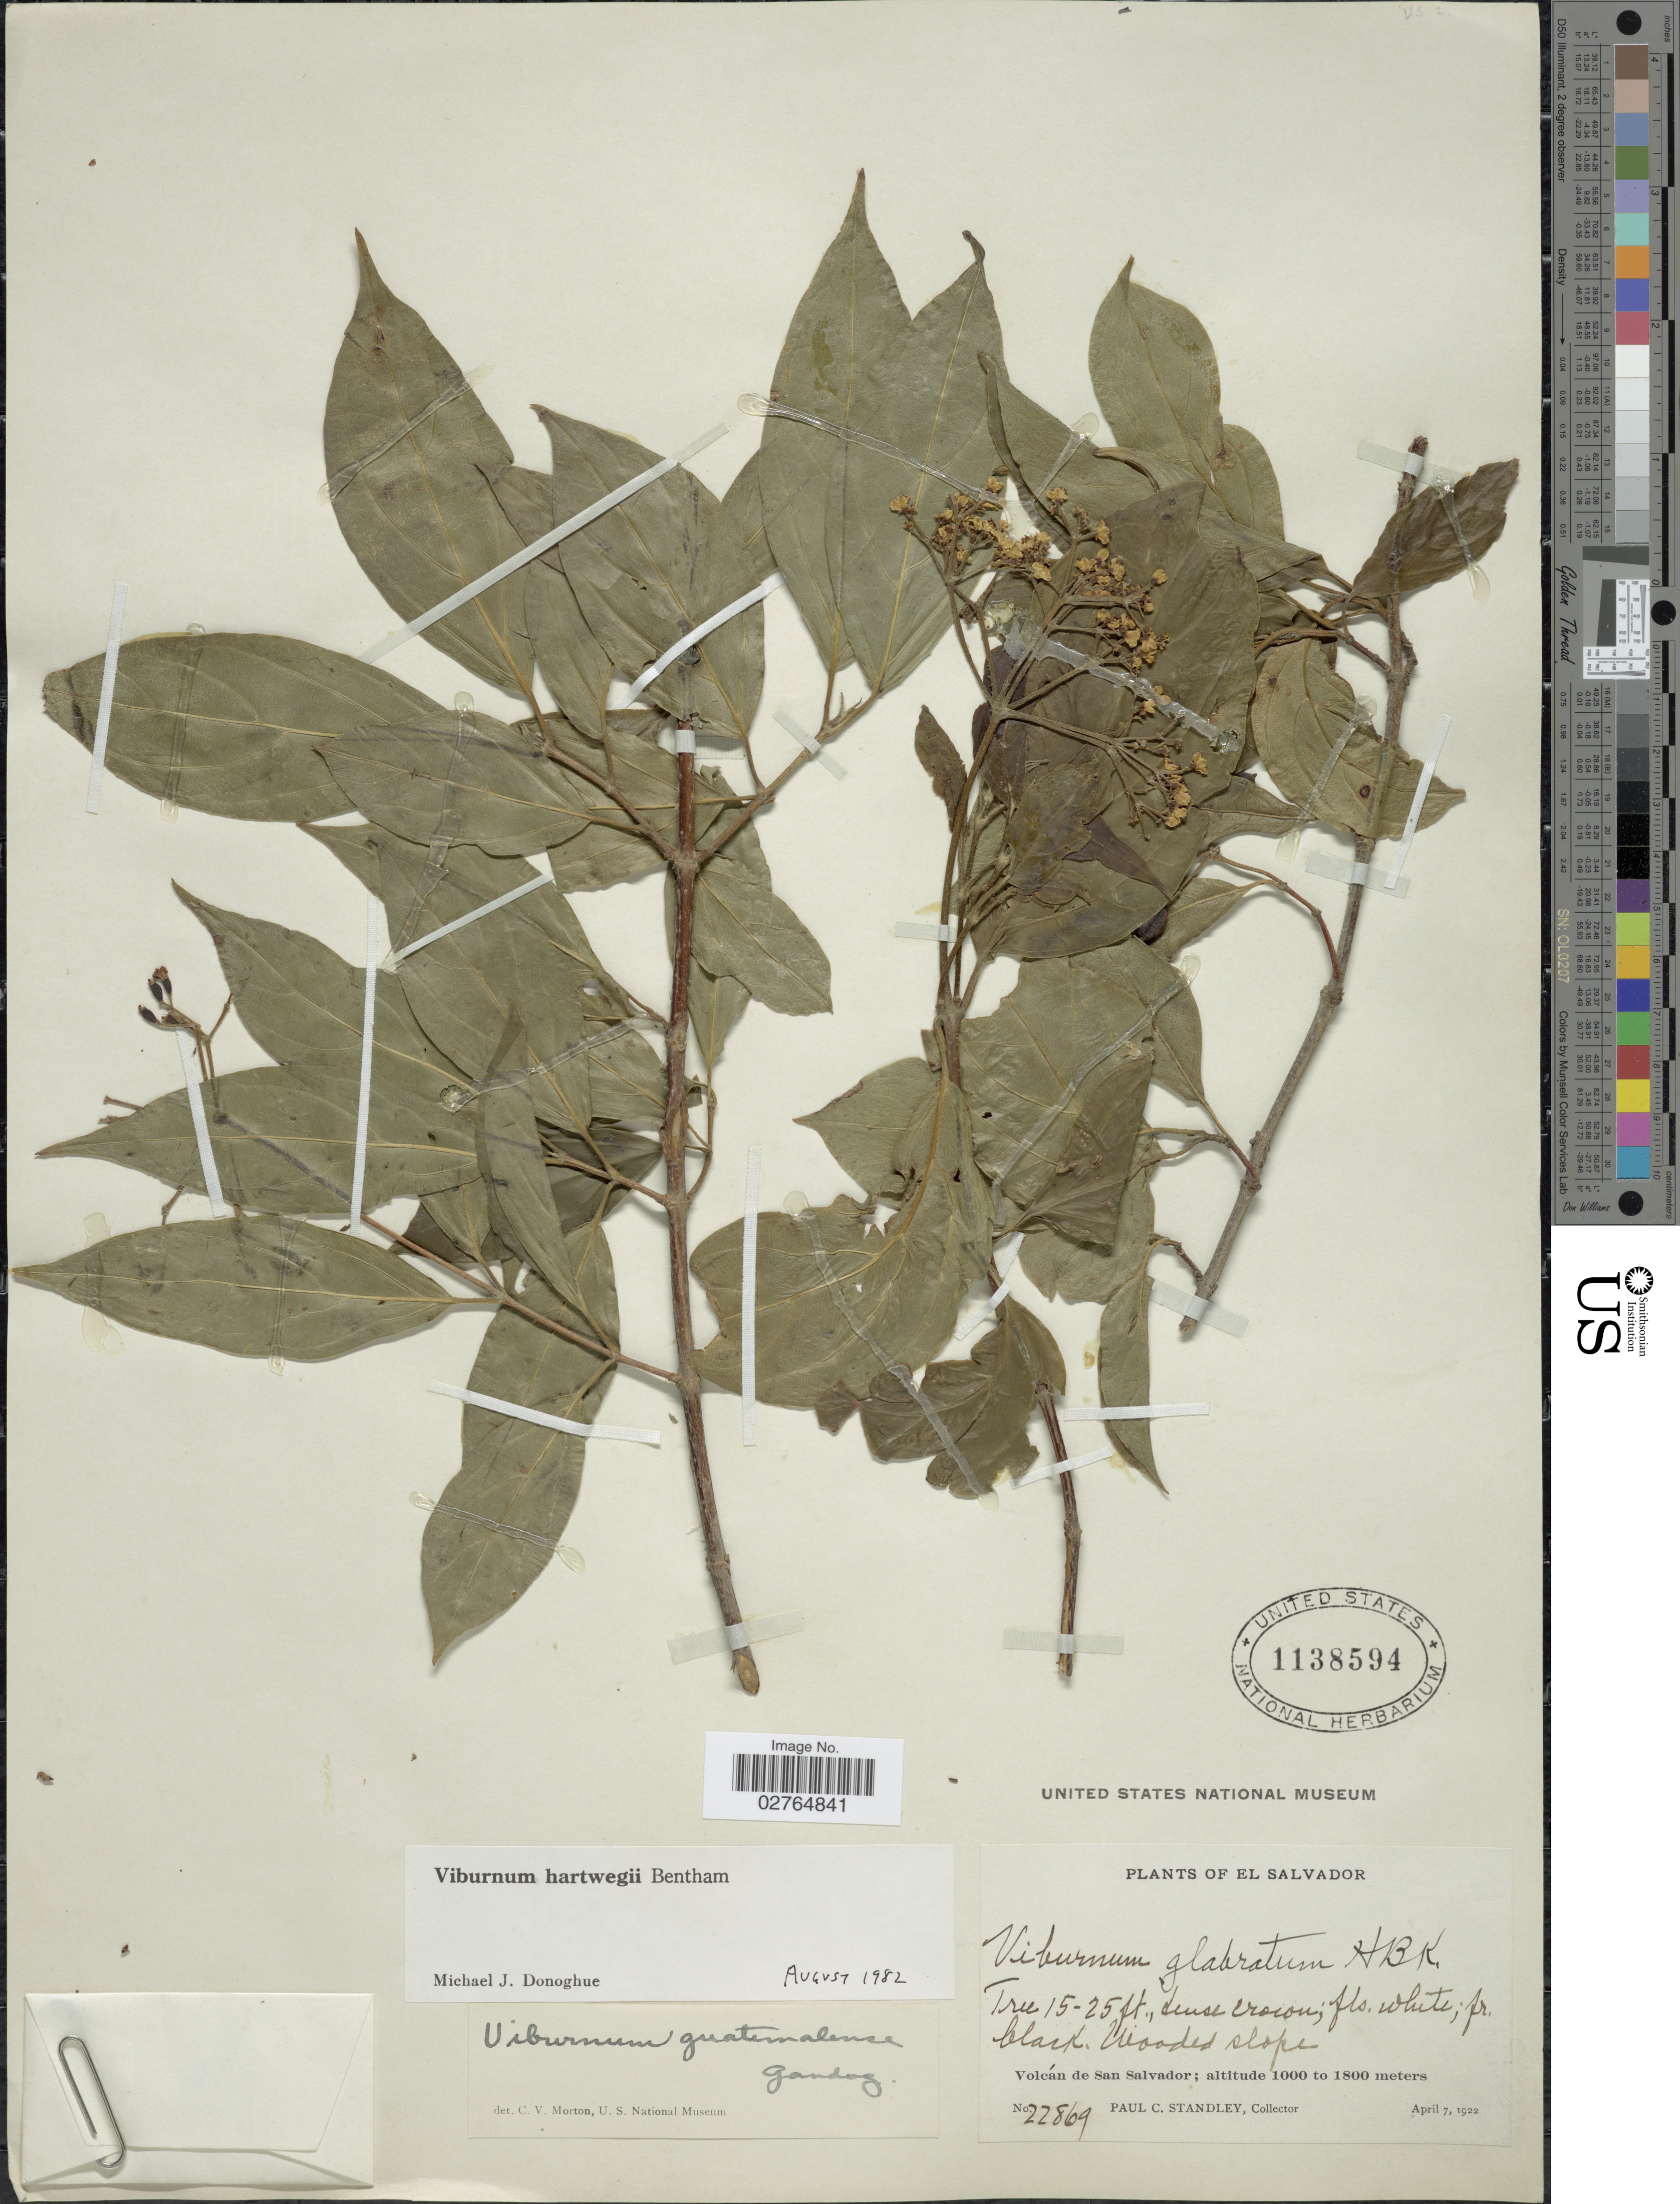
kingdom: Plantae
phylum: Tracheophyta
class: Magnoliopsida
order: Dipsacales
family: Viburnaceae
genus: Viburnum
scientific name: Viburnum hartwegii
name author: Benth.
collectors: P. C. Standley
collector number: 22869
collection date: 1922-04-07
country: El Salvador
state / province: San Salvador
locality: Volcán de San Salvador.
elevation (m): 1000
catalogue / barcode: US 1138594